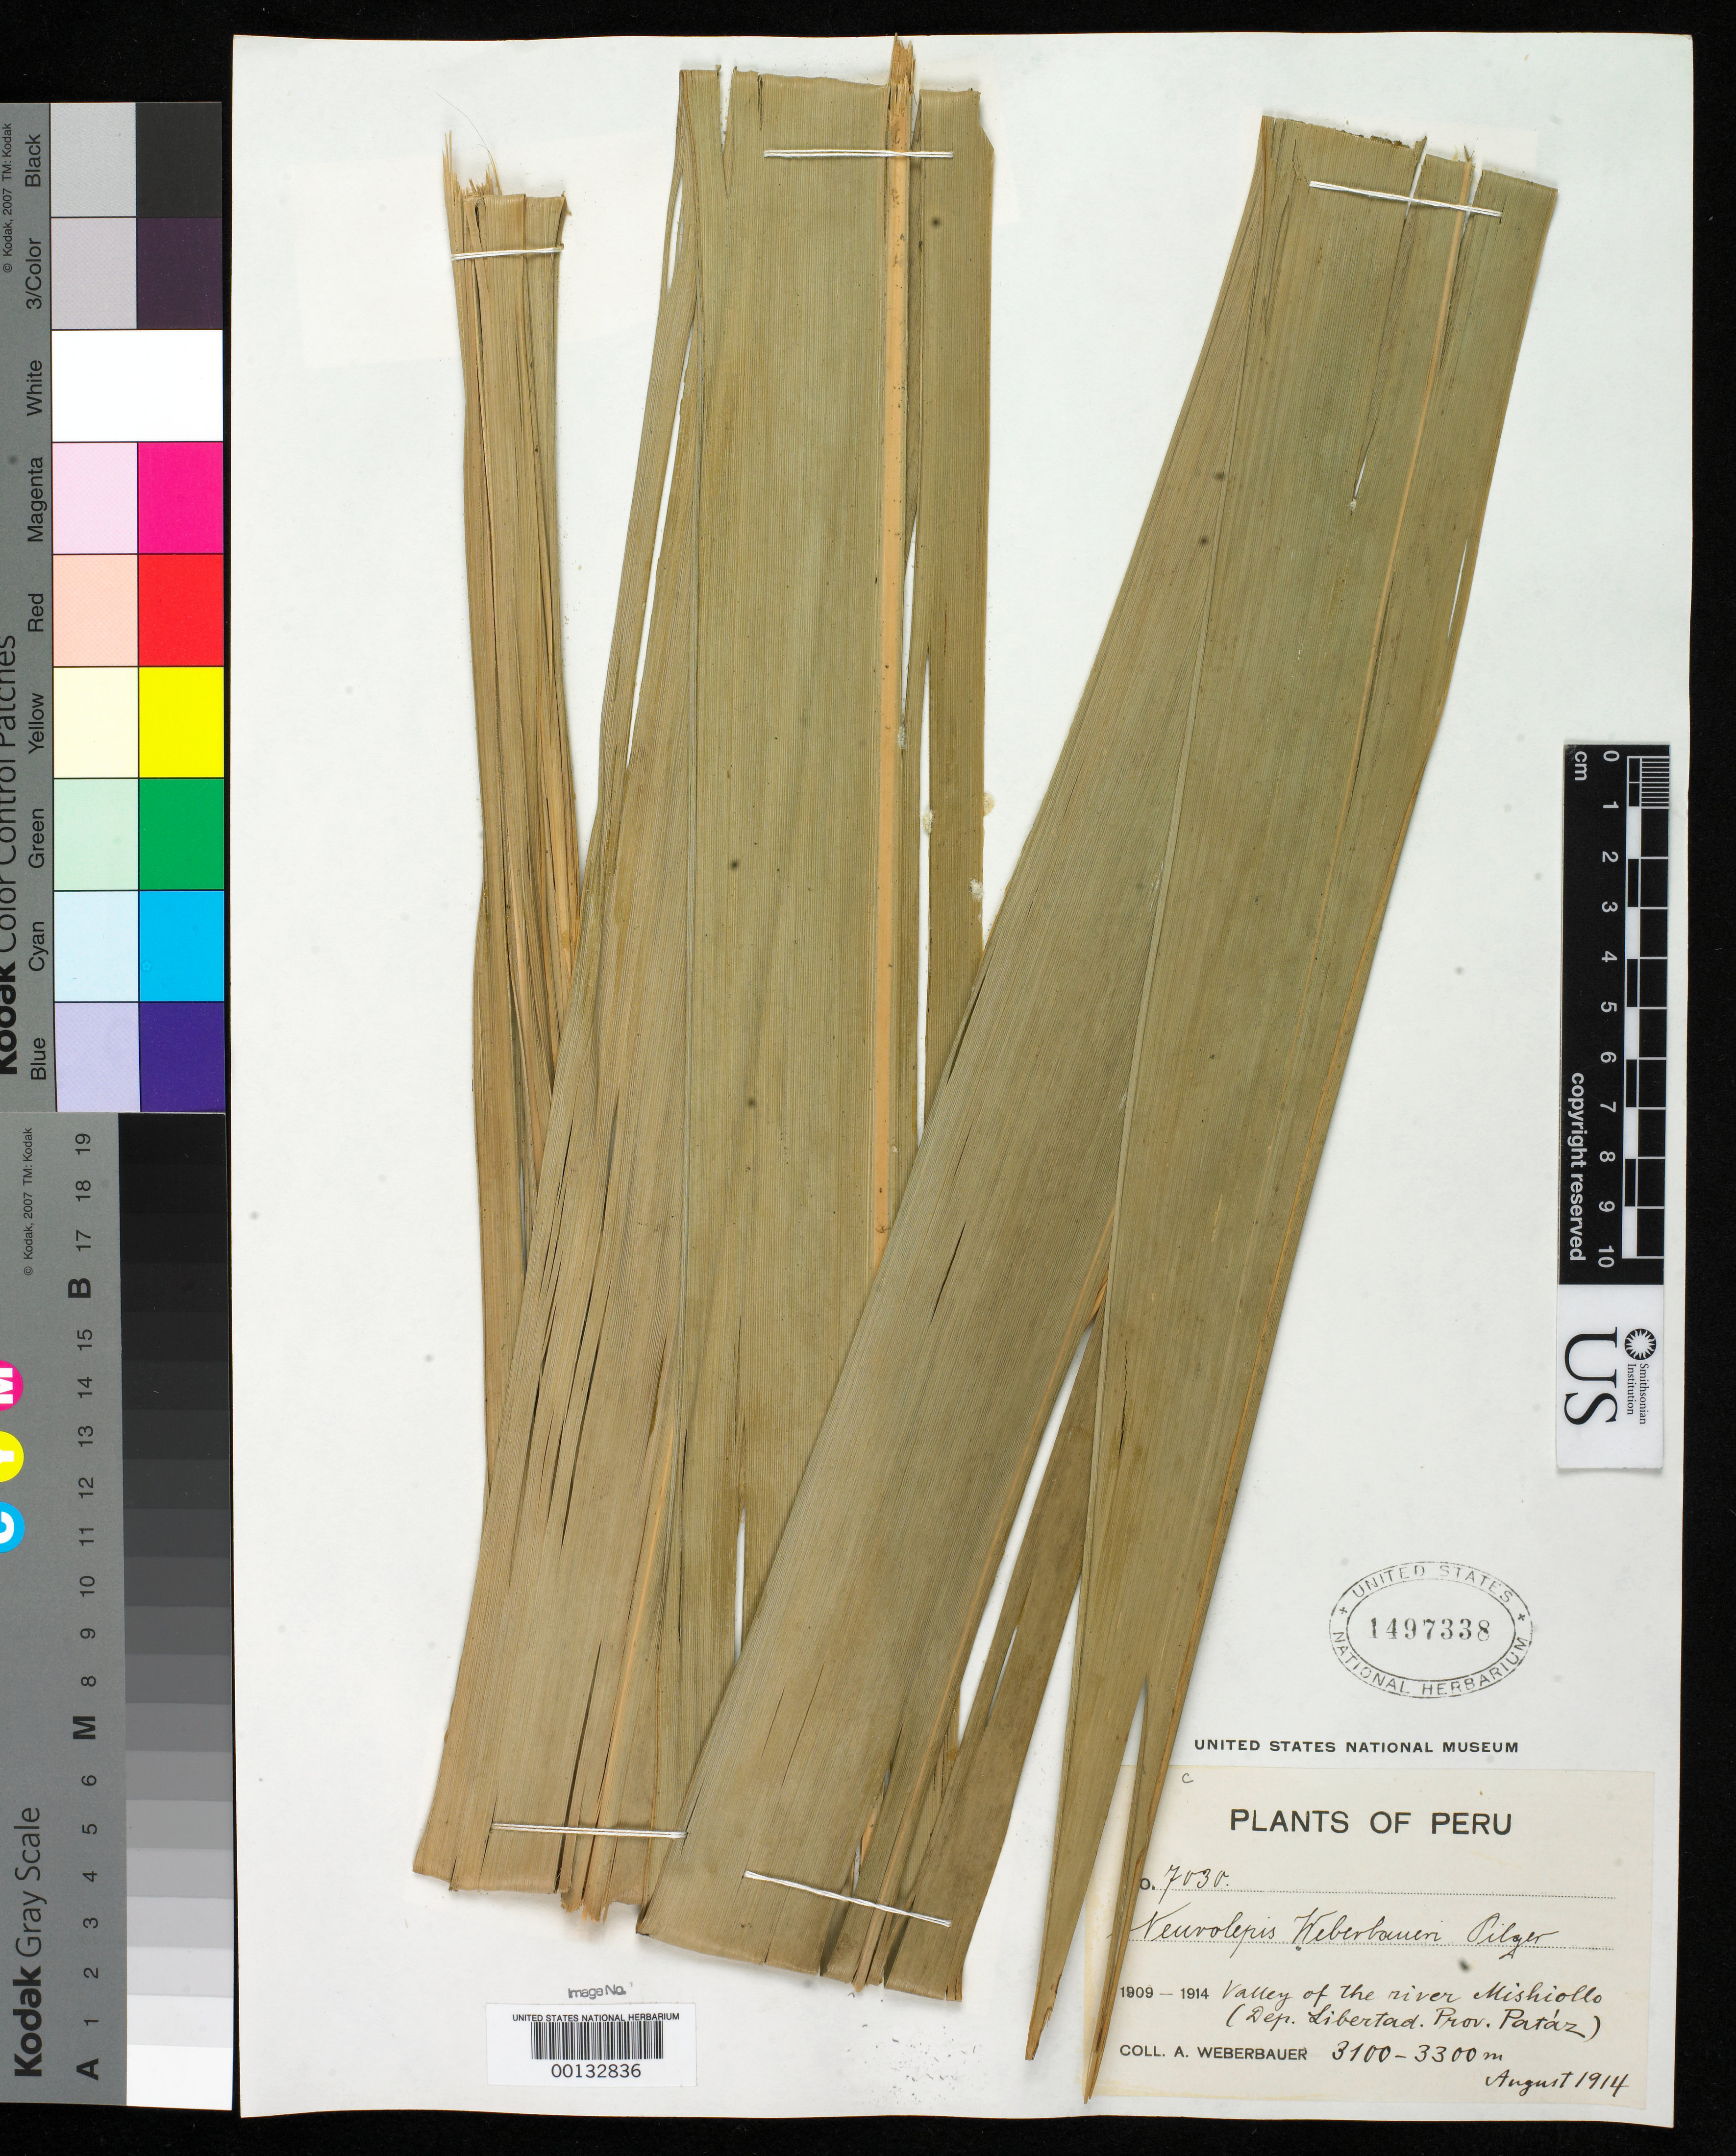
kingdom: Plantae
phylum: Tracheophyta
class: Liliopsida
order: Poales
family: Poaceae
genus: Neurolepis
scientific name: Neurolepis weberbaueri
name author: Pilg.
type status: Isotype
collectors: A. Weberbauer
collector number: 7030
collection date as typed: Aug 1914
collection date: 1914-08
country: Peru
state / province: La Libertad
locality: Pataz, Talsystem des Mixiollo.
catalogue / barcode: US 1497338